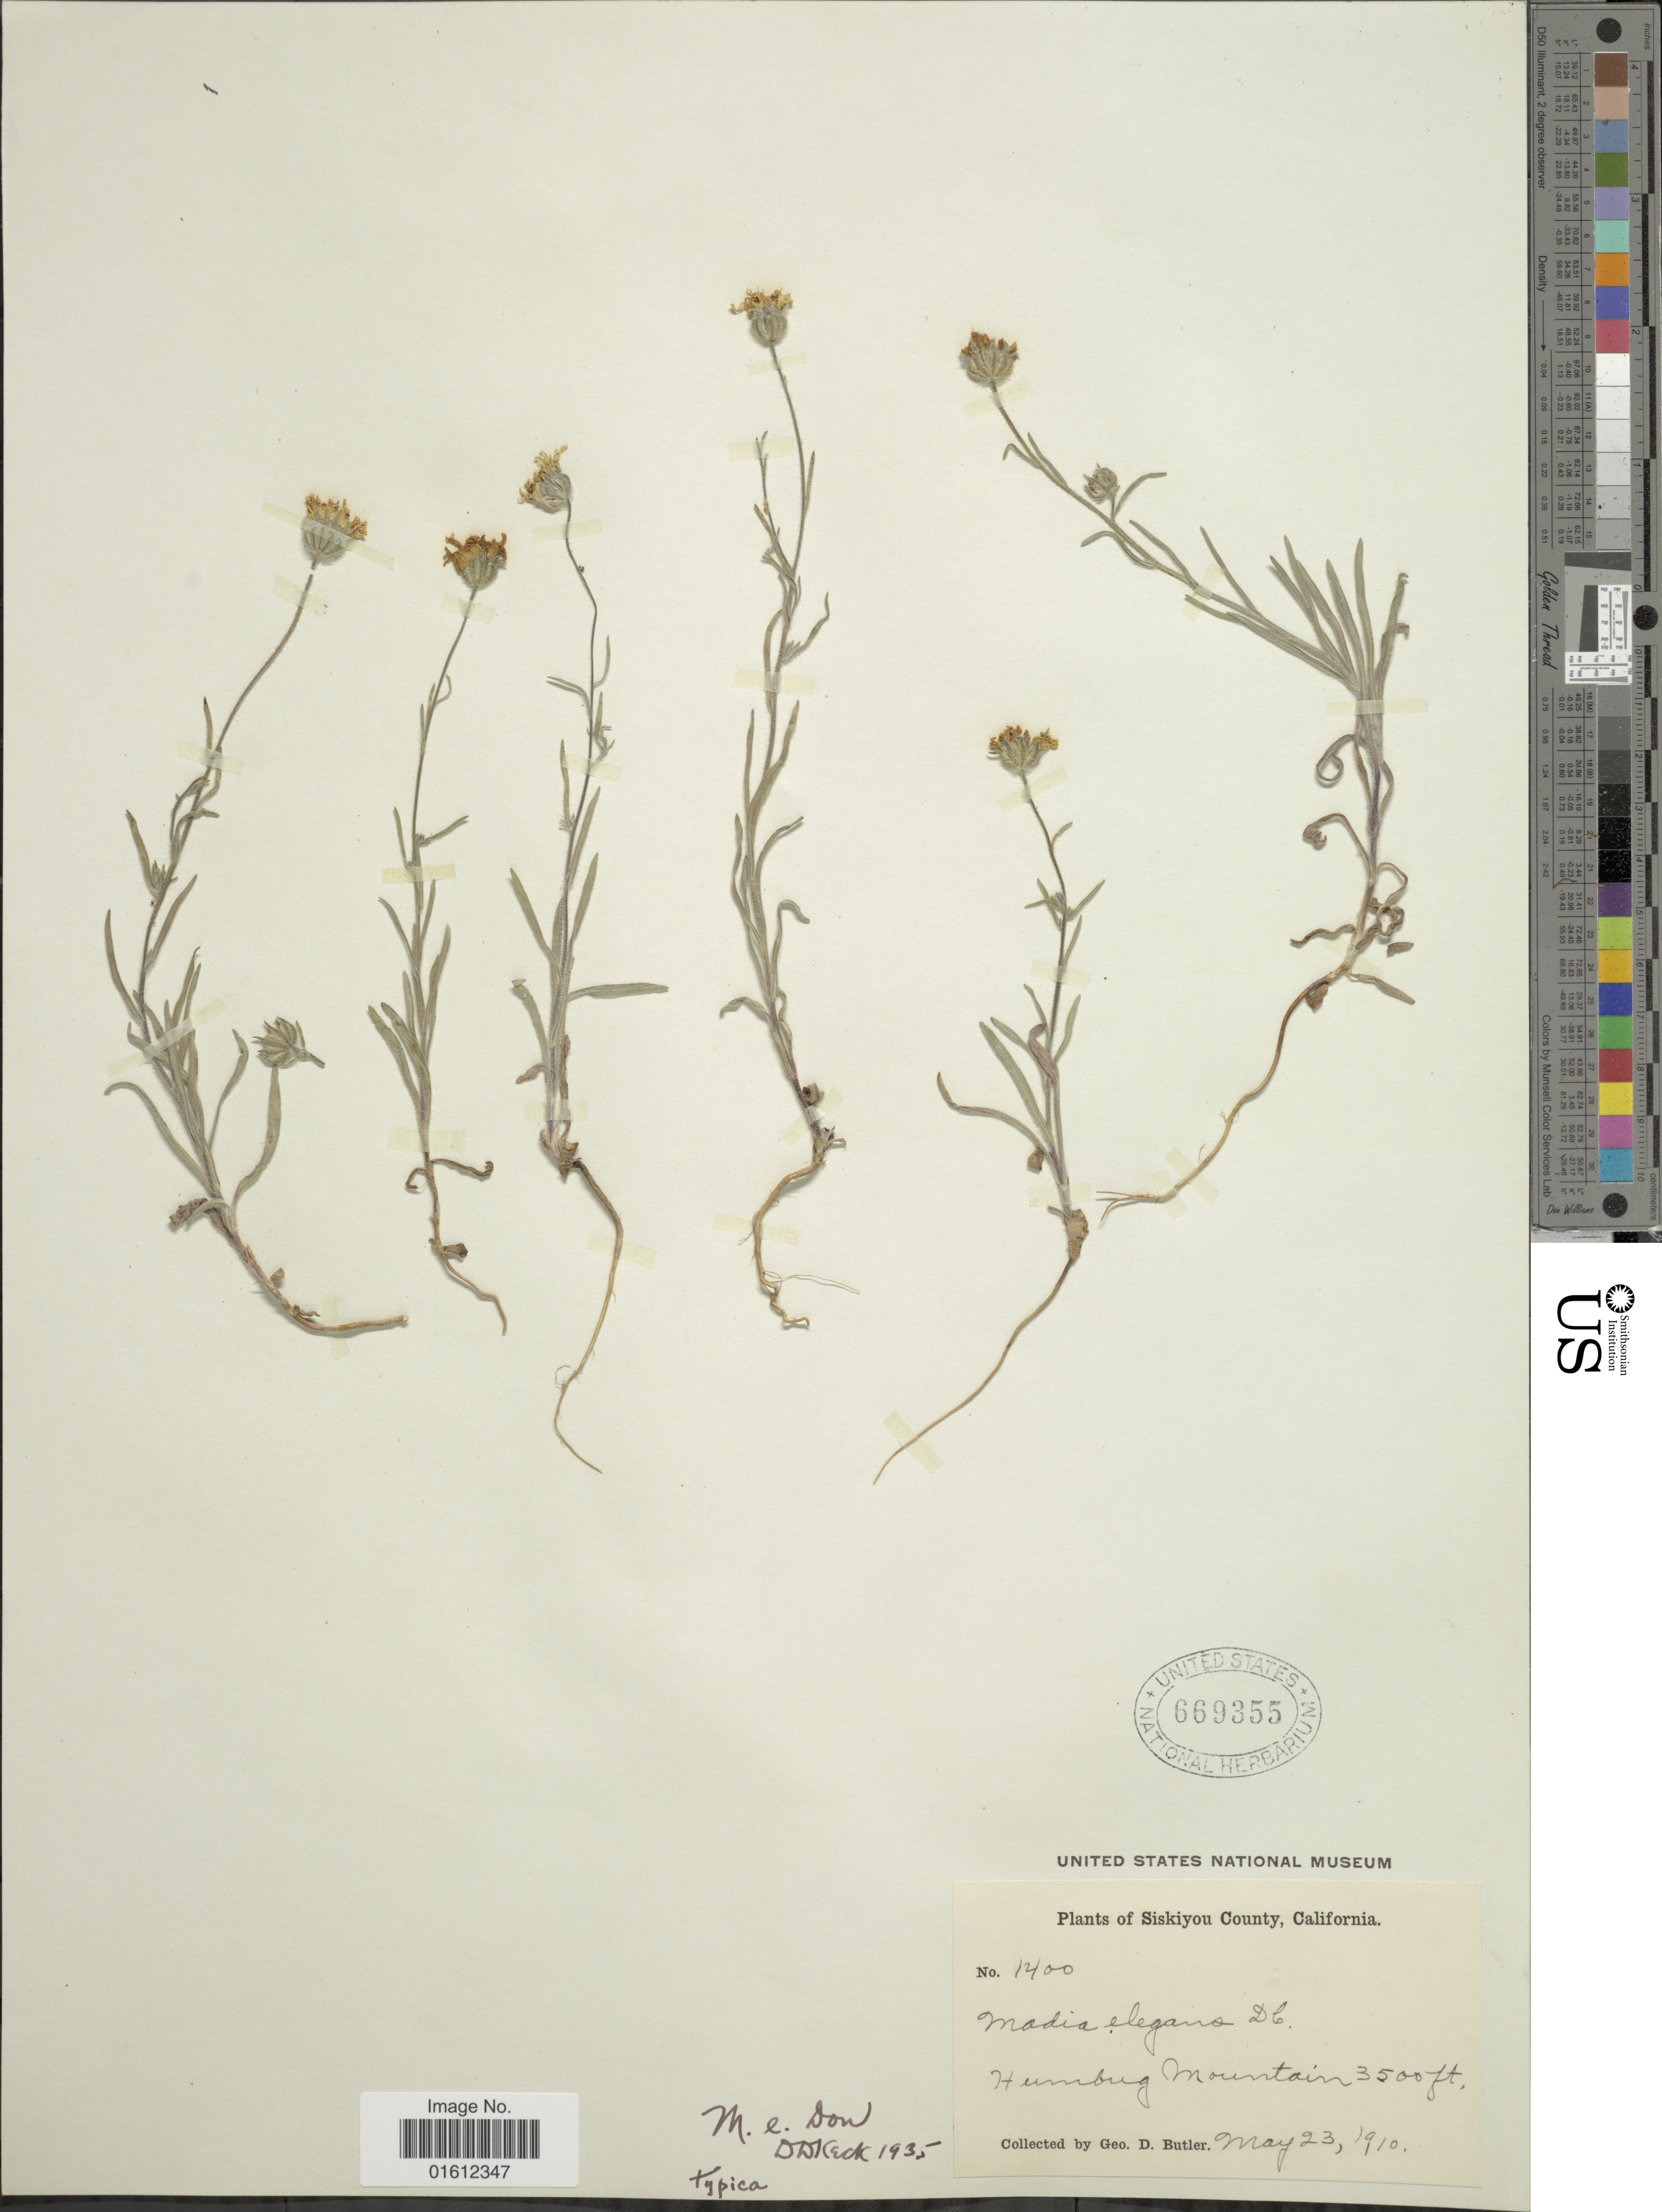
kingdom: Plantae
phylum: Tracheophyta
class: Magnoliopsida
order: Asterales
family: Asteraceae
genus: Madia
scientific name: Madia elegans subsp. elegans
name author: D. Don ex Lindl.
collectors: G. D. Butler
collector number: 1400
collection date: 1910-05-23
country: United States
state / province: California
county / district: Siskiyou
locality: Siskiyou County. Humbug Mountain.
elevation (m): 1067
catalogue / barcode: US 669355